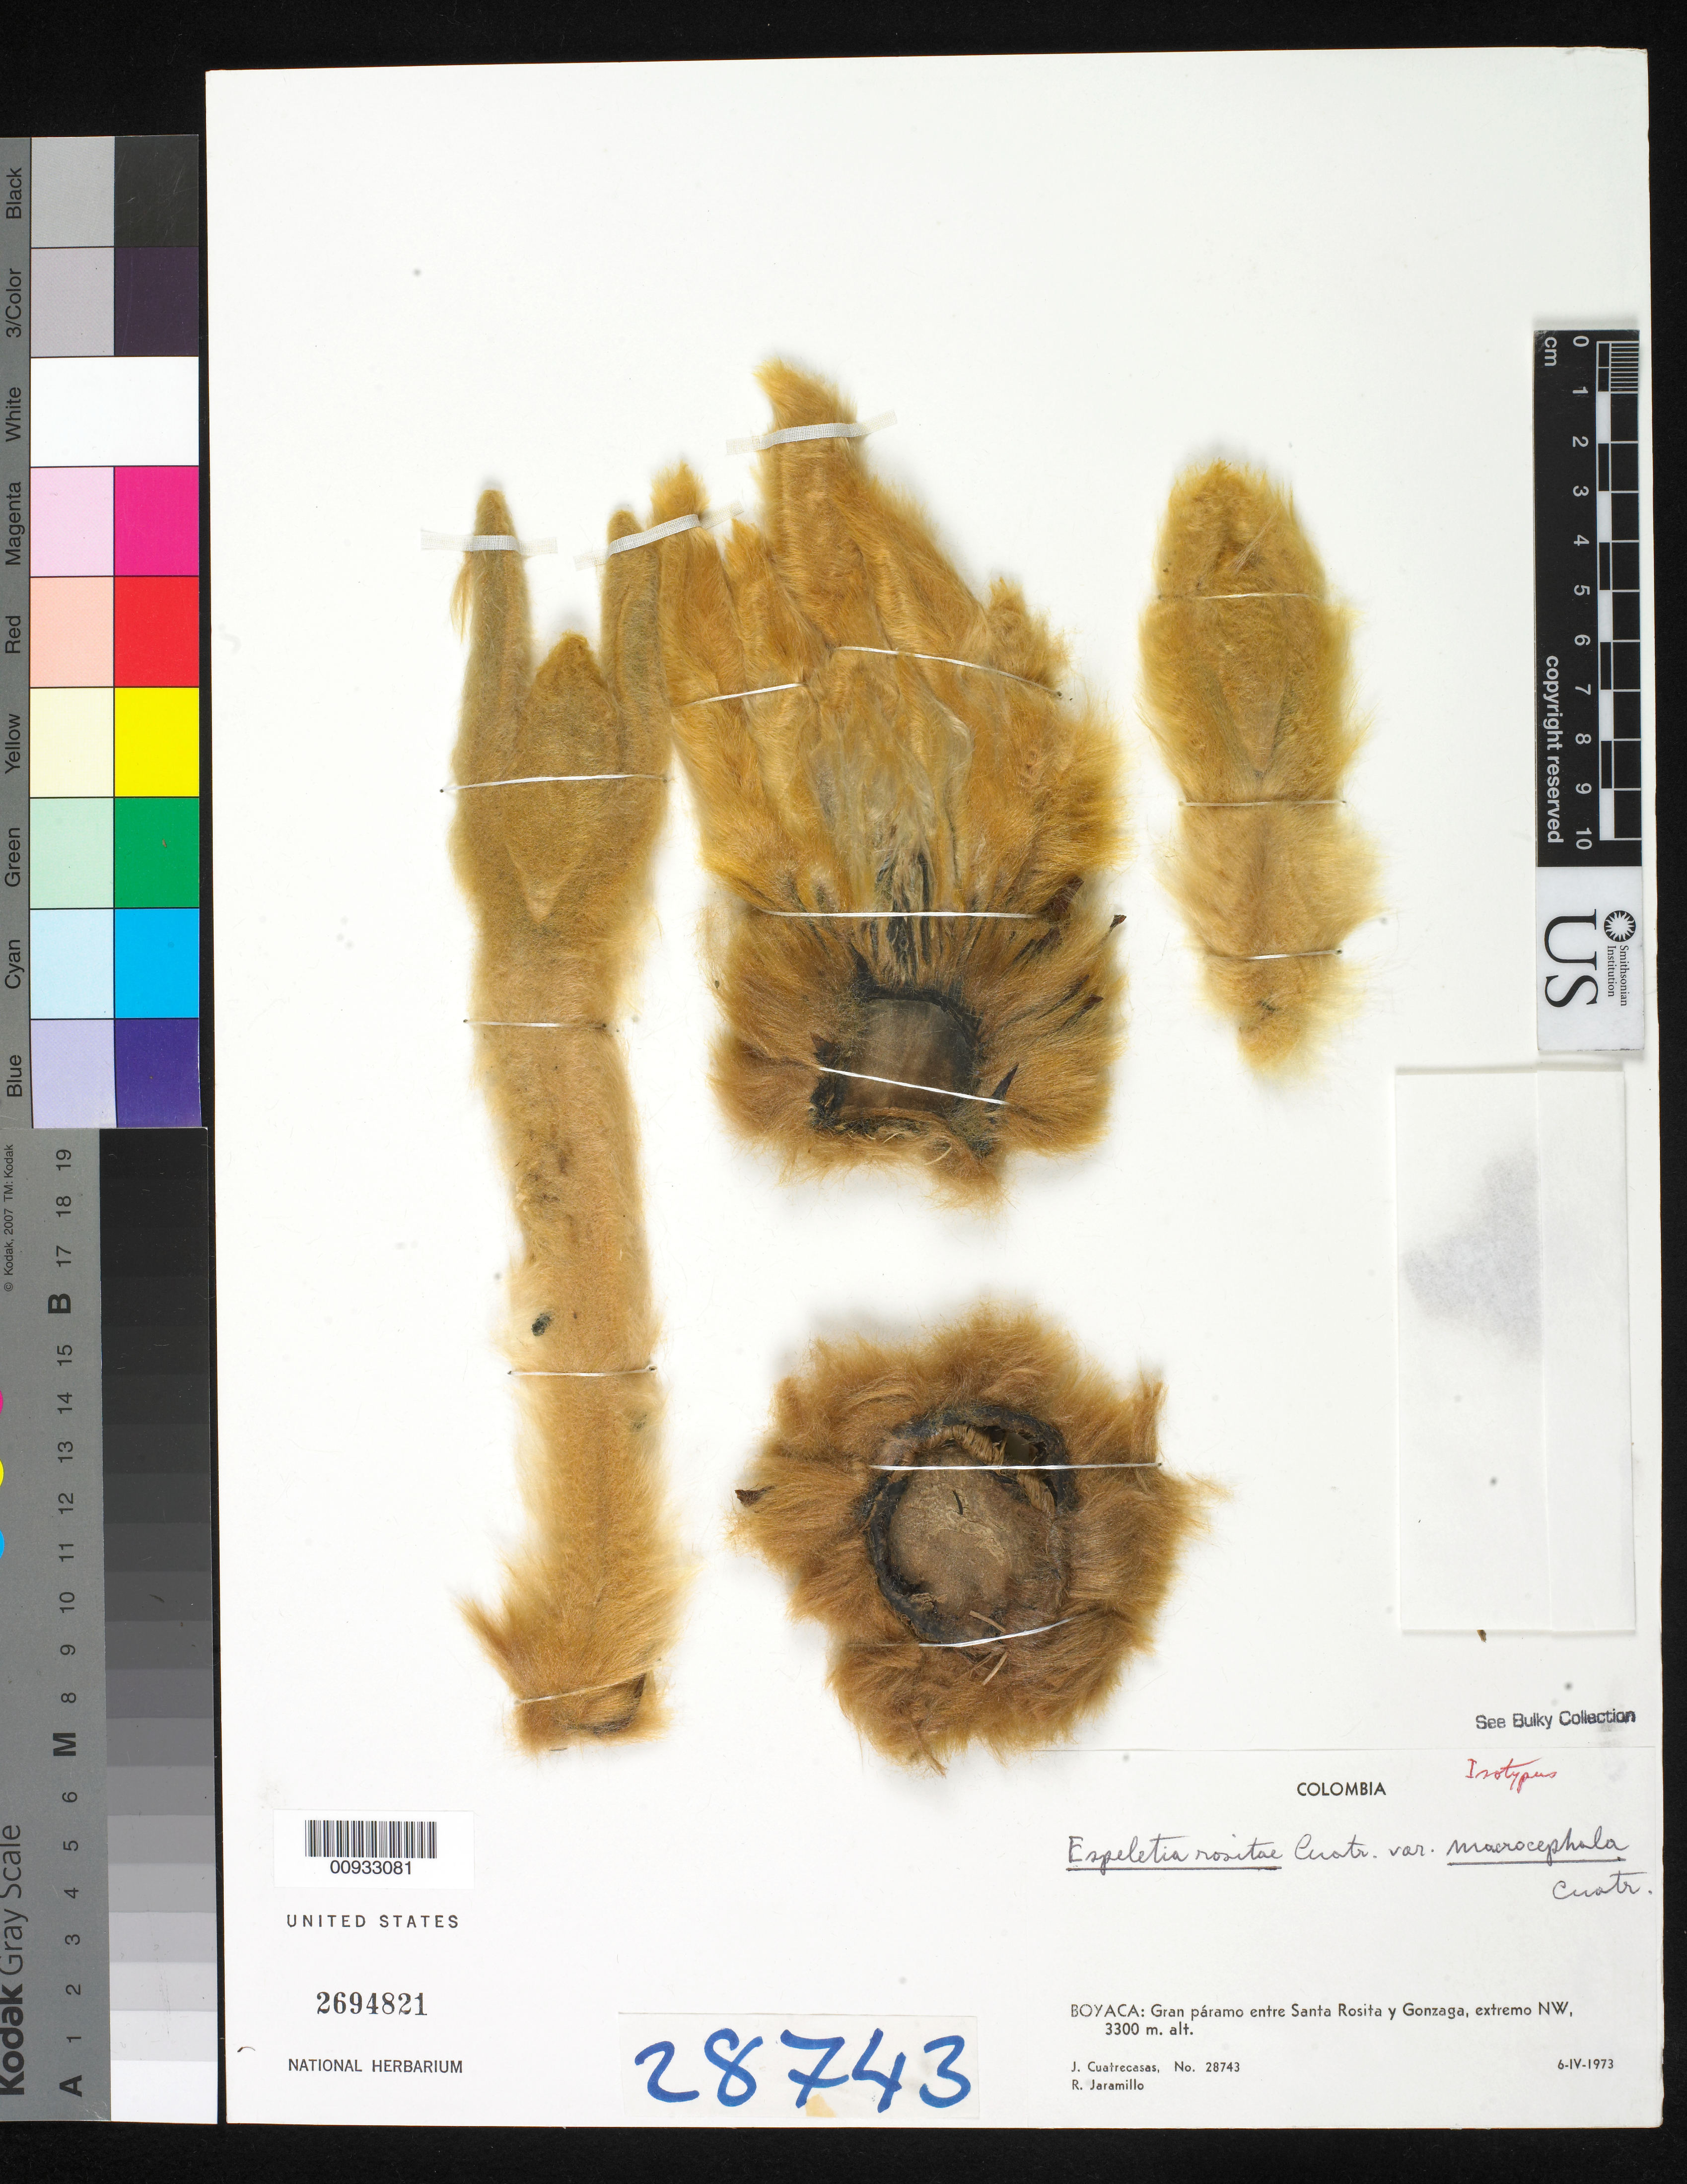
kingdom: Plantae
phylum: Tracheophyta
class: Magnoliopsida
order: Asterales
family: Asteraceae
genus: Espeletia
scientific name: Espeletia rositae var. macrocephala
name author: Cuatrec.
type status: Isotype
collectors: J. Cuatrecasas & R. Jaramillo M.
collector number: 28743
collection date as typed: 06 Apr 1973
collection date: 1973-04-06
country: Colombia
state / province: Boyacá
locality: Gran Páramo entre Santa Rosita y Gonzaga, extremo NW. [Great upland between Santa Rosita & Gonzaga, NW end]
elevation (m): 3300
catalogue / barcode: US 2694821